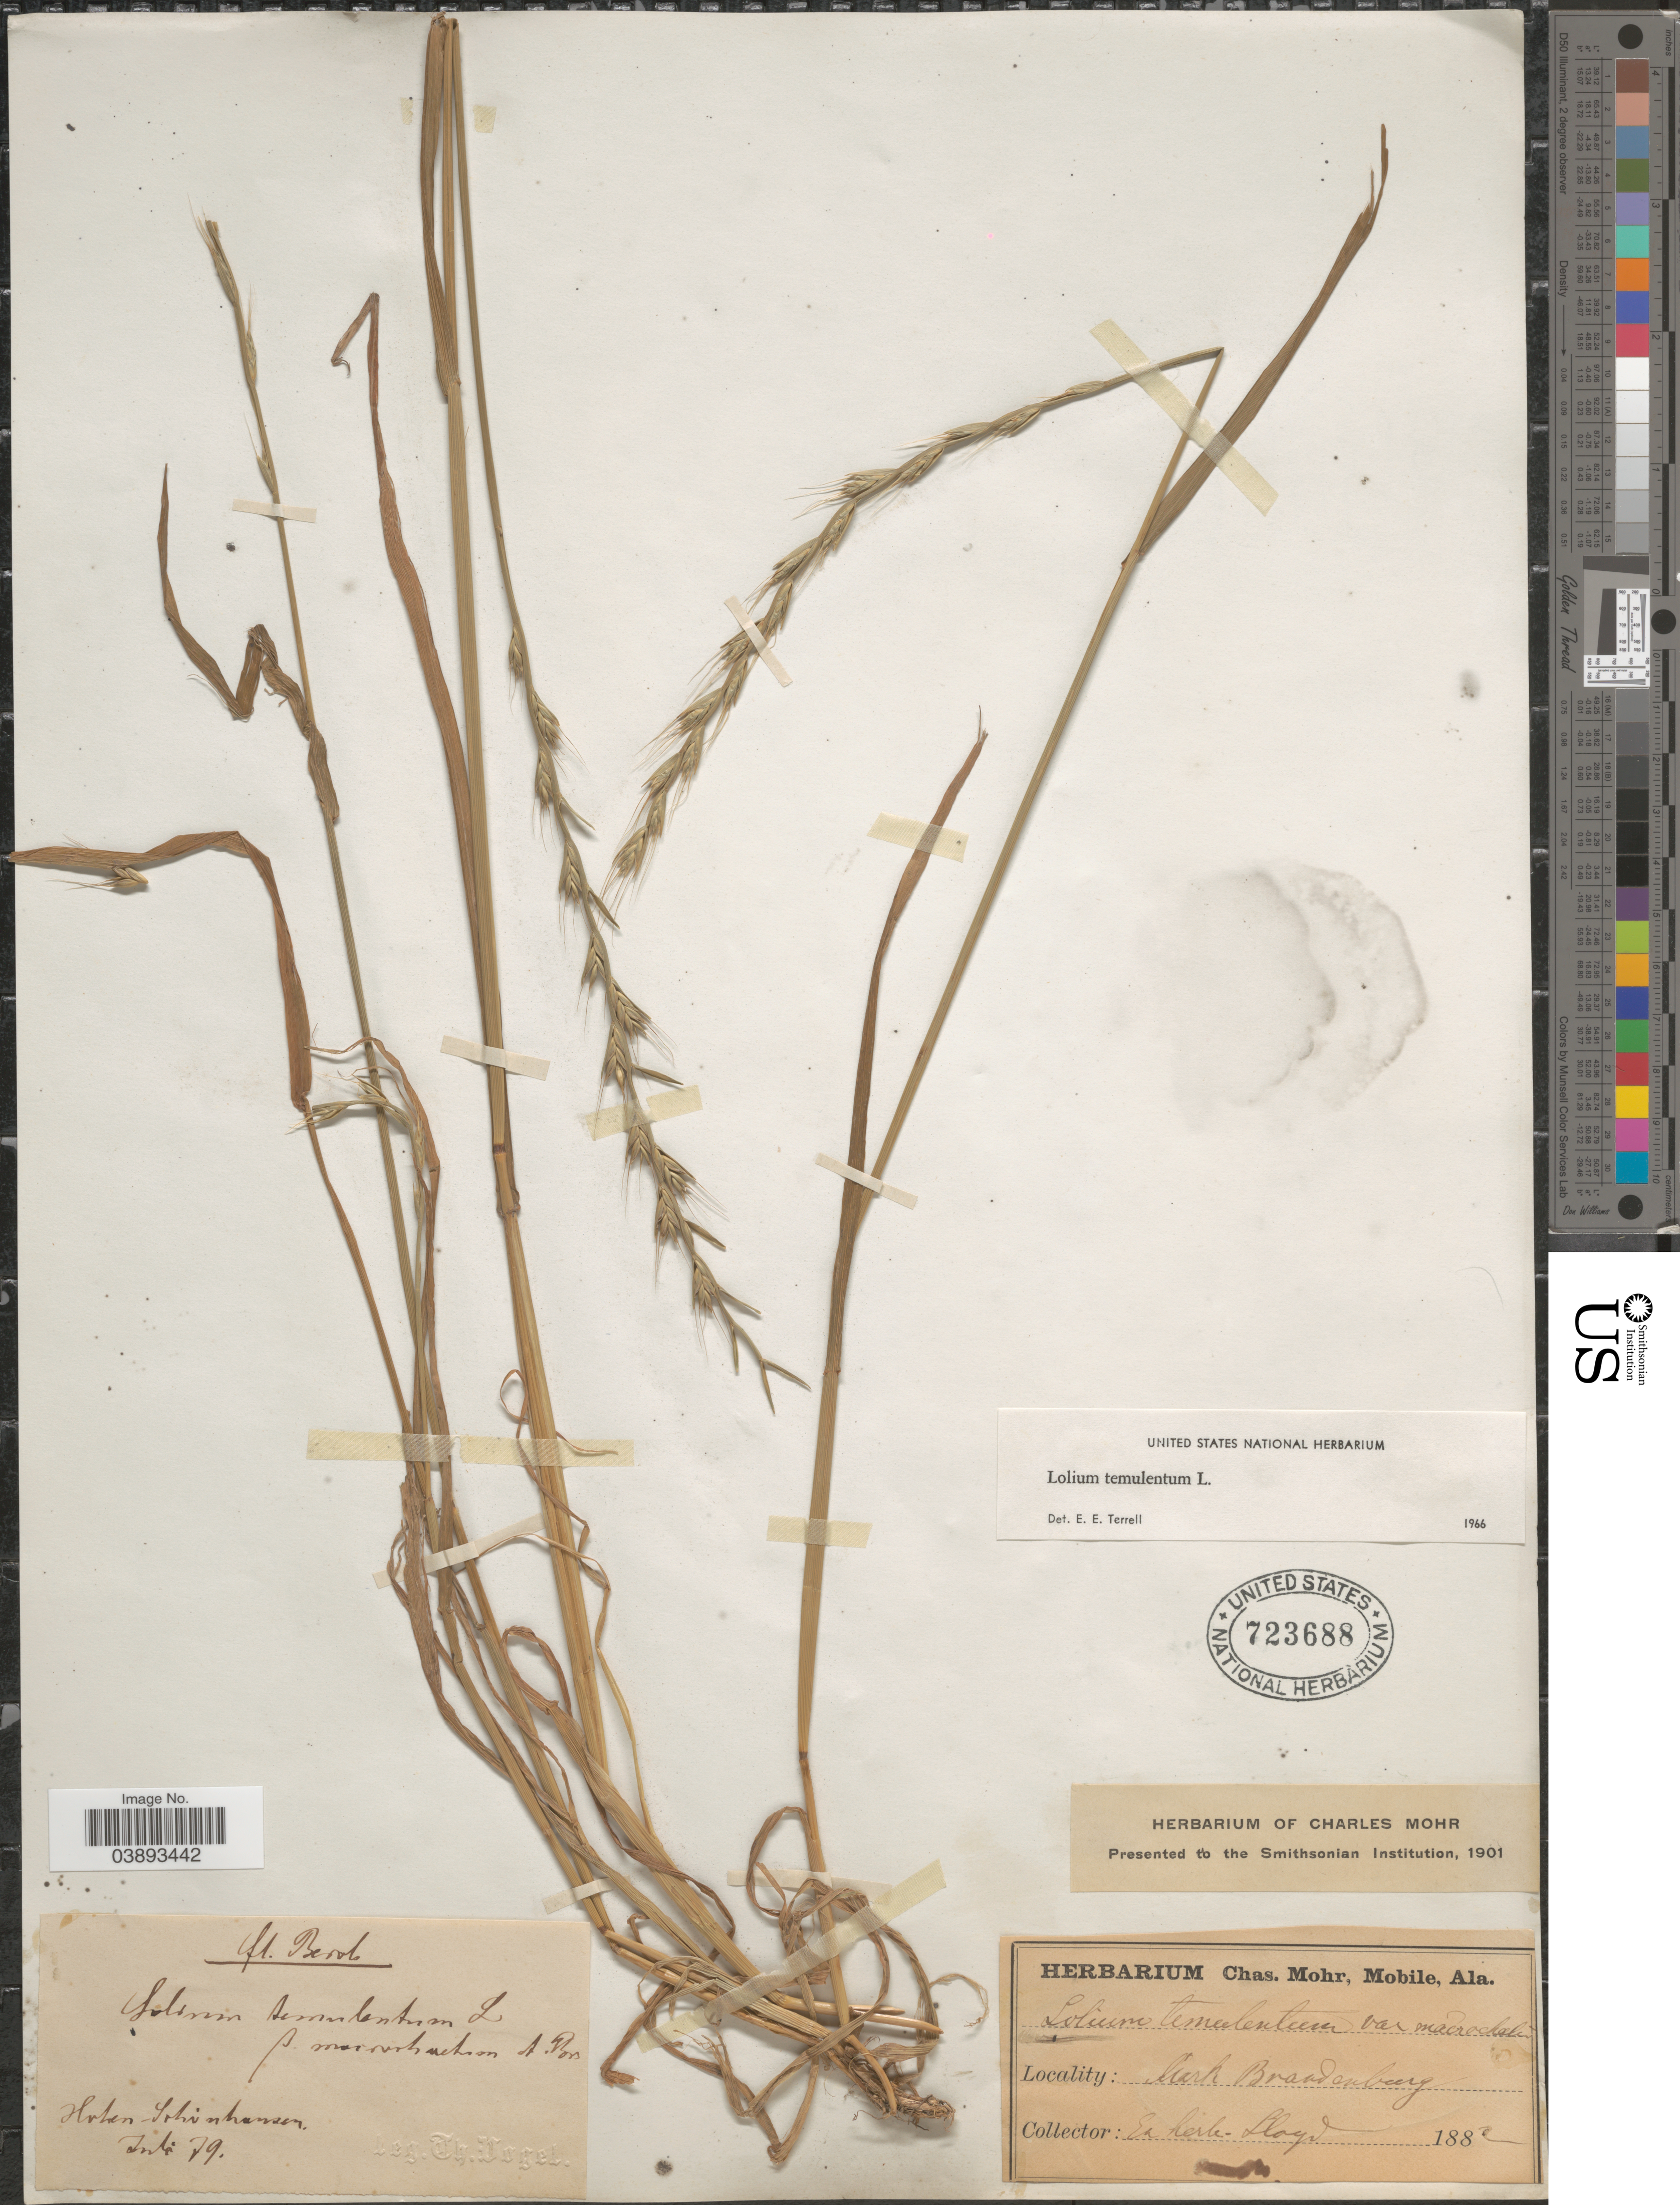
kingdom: Plantae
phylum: Tracheophyta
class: Liliopsida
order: Poales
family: Poaceae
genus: Lolium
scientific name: Lolium temulentum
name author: L.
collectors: Ex Herb. Lloyd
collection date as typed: Transcribed d/m/y: /7/79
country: Germany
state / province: Brandenburg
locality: Berol. Hohen Schönhausen. Mark Brandenburg.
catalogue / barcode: US 723688